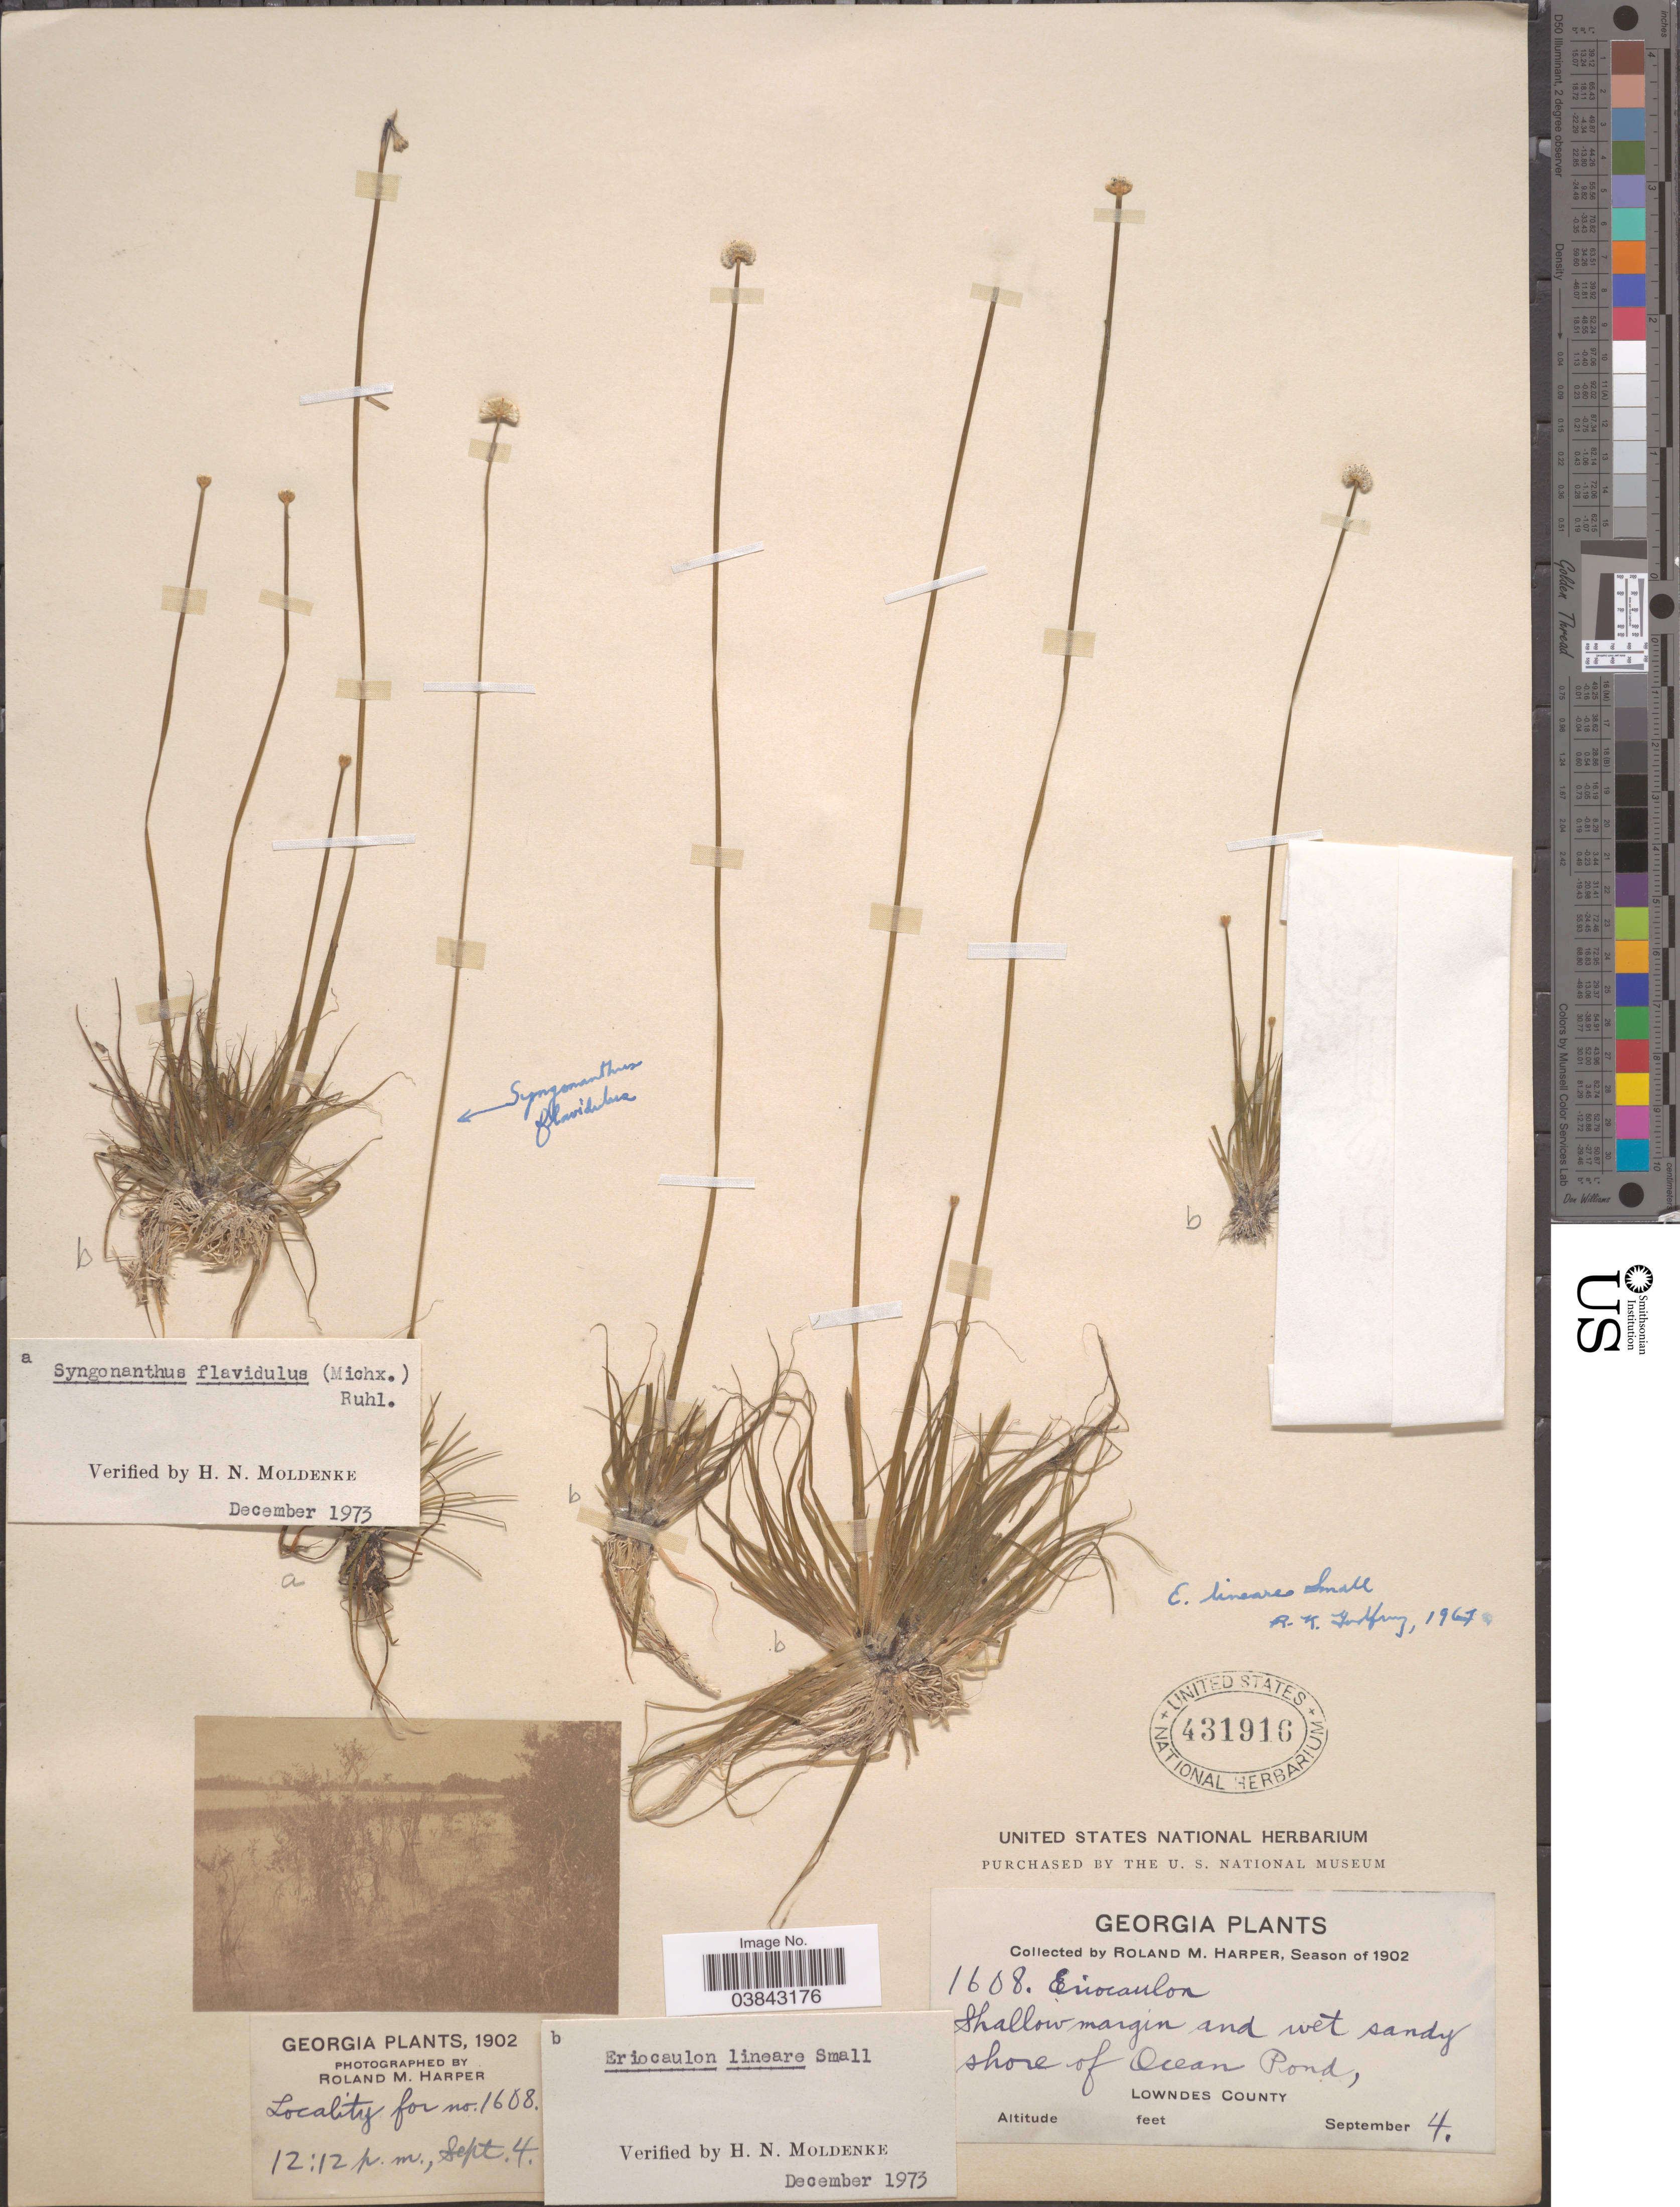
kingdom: Plantae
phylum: Tracheophyta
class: Liliopsida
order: Poales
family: Eriocaulaceae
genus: Eriocaulon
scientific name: Eriocaulon lineare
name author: Small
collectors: R. M. Harper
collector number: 1608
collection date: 1902-09-04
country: United States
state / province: Georgia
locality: Shore of Ocean Pond, Lowndes County.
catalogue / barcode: US 431916